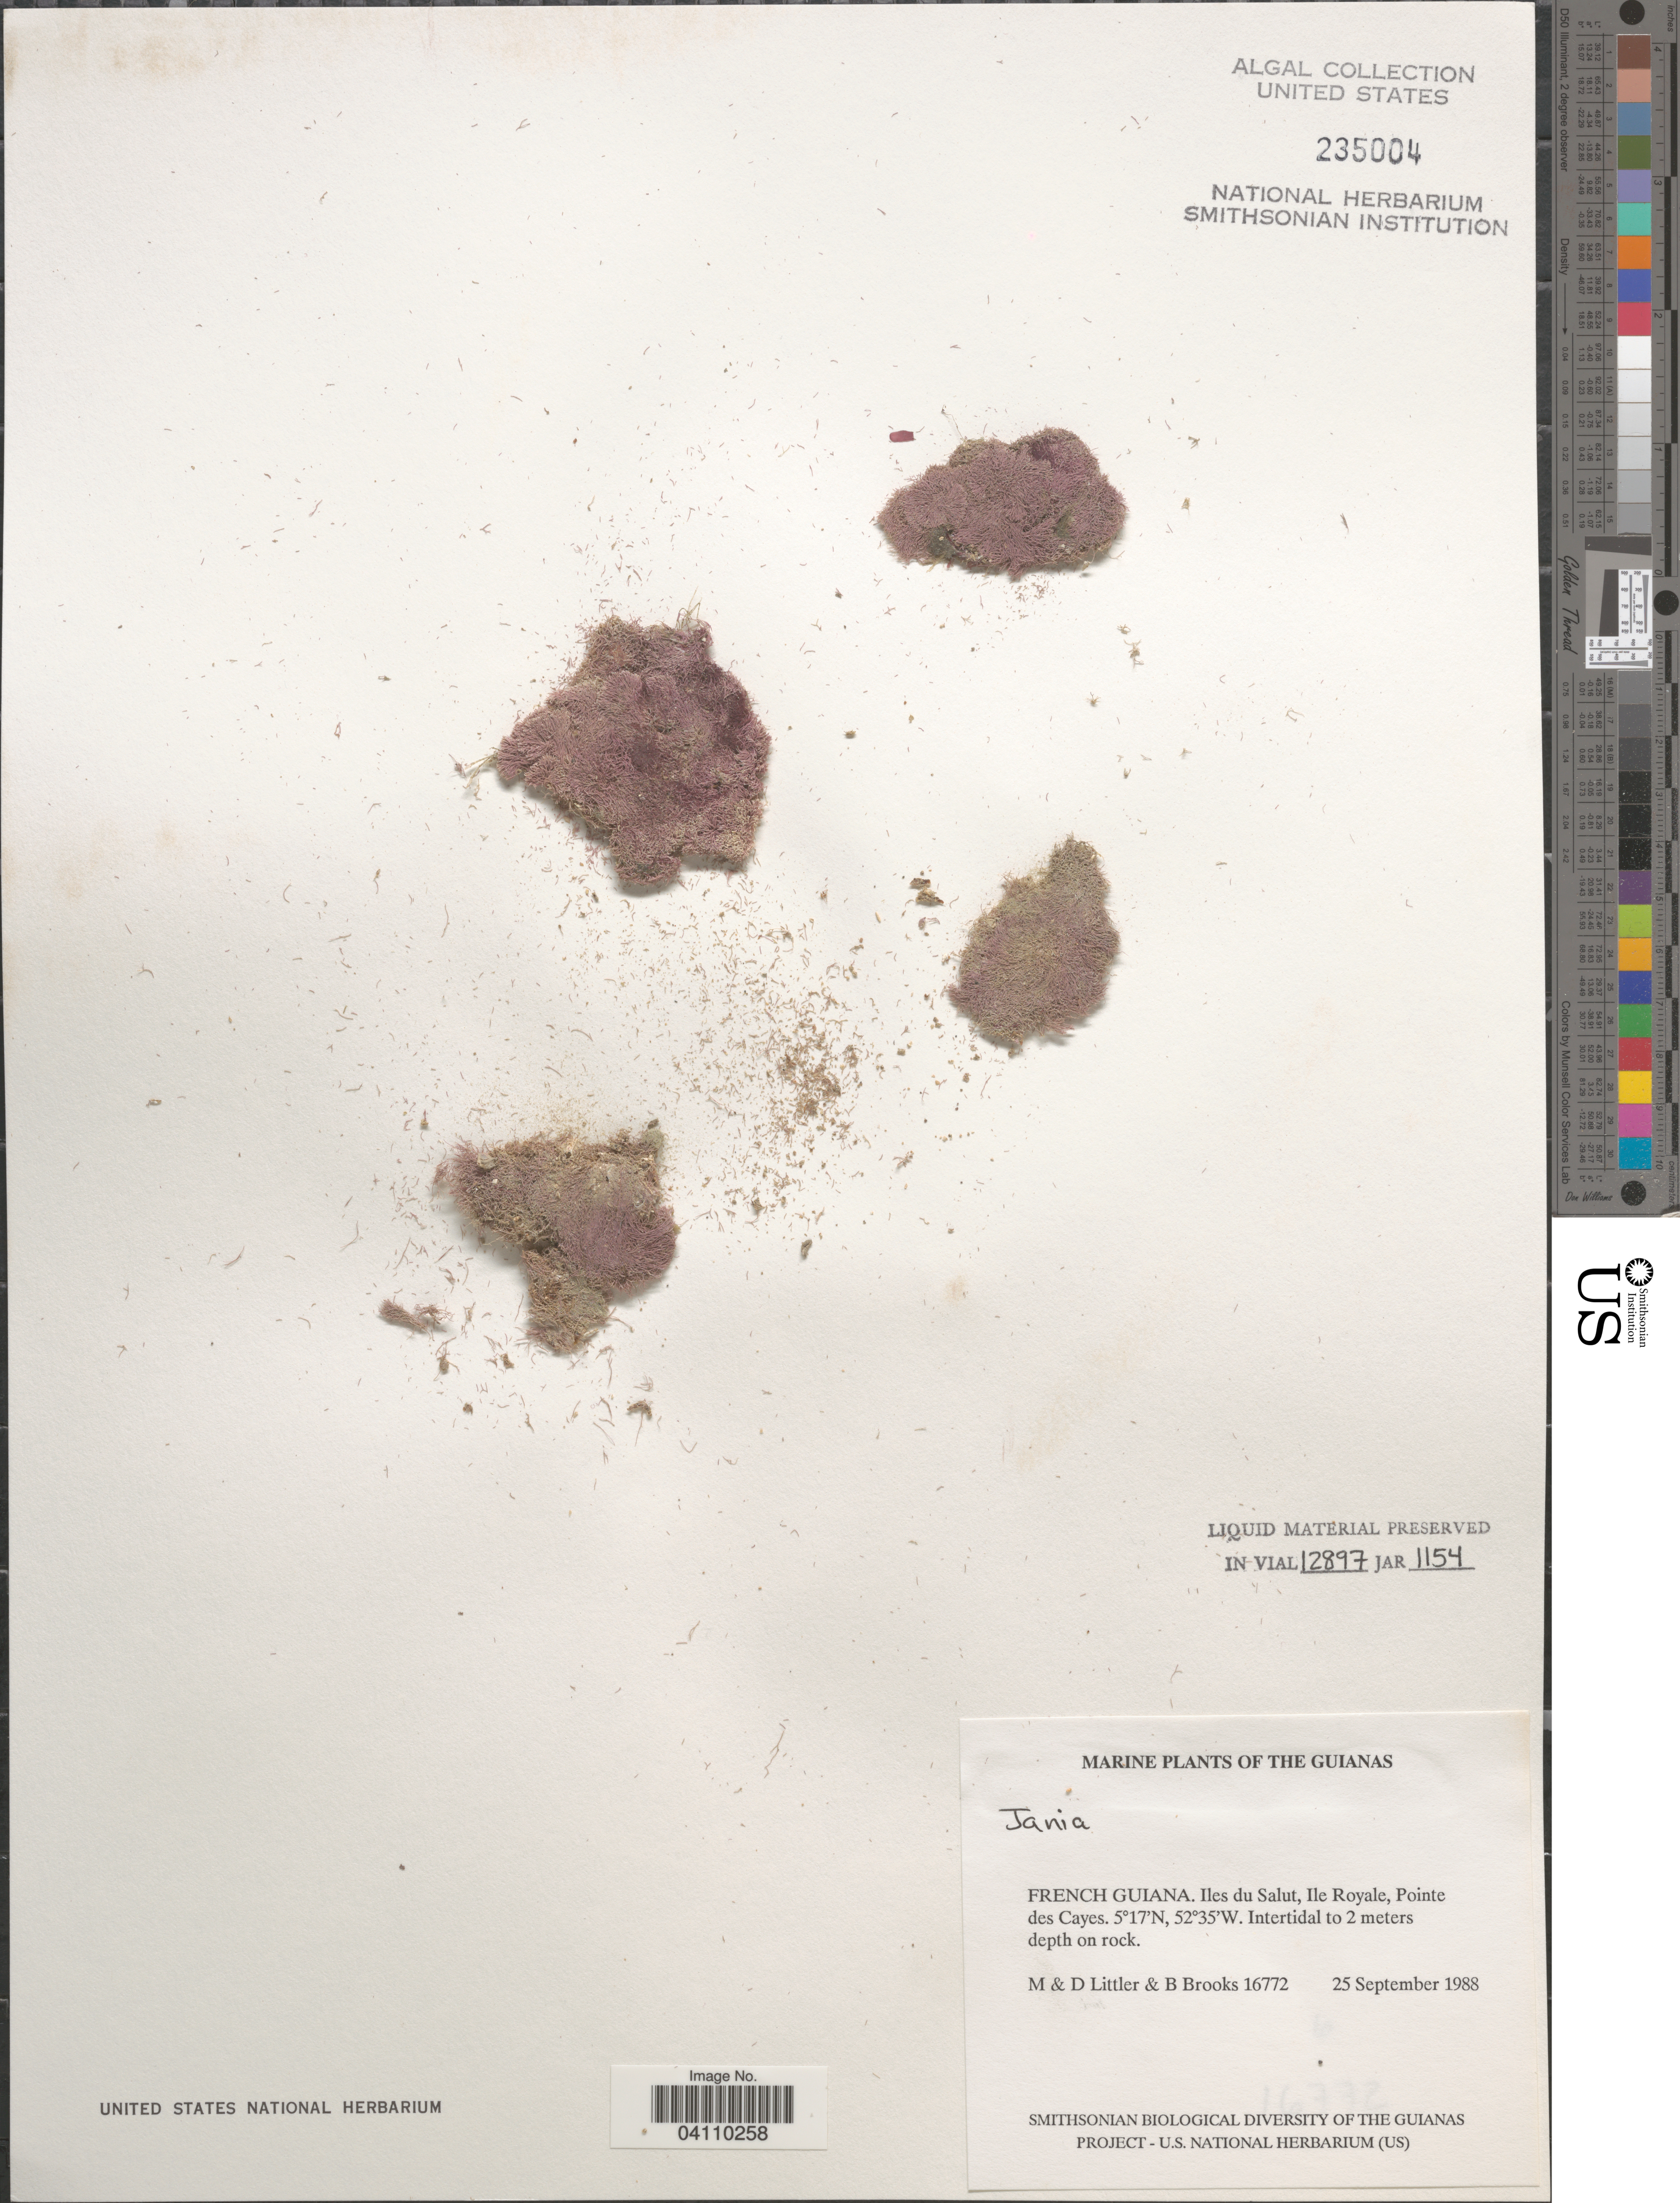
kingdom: Plantae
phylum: Rhodophyta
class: Florideophyceae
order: Corallinales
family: Corallinaceae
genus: Jania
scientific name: Jania sp.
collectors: M. Littler, D. S. Littler & B. Brooks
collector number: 16772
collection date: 1988-09-25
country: French Guiana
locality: The Guianas. Iles du Salut, Ile Royale, Pointe des Cayes.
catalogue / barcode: US 235004